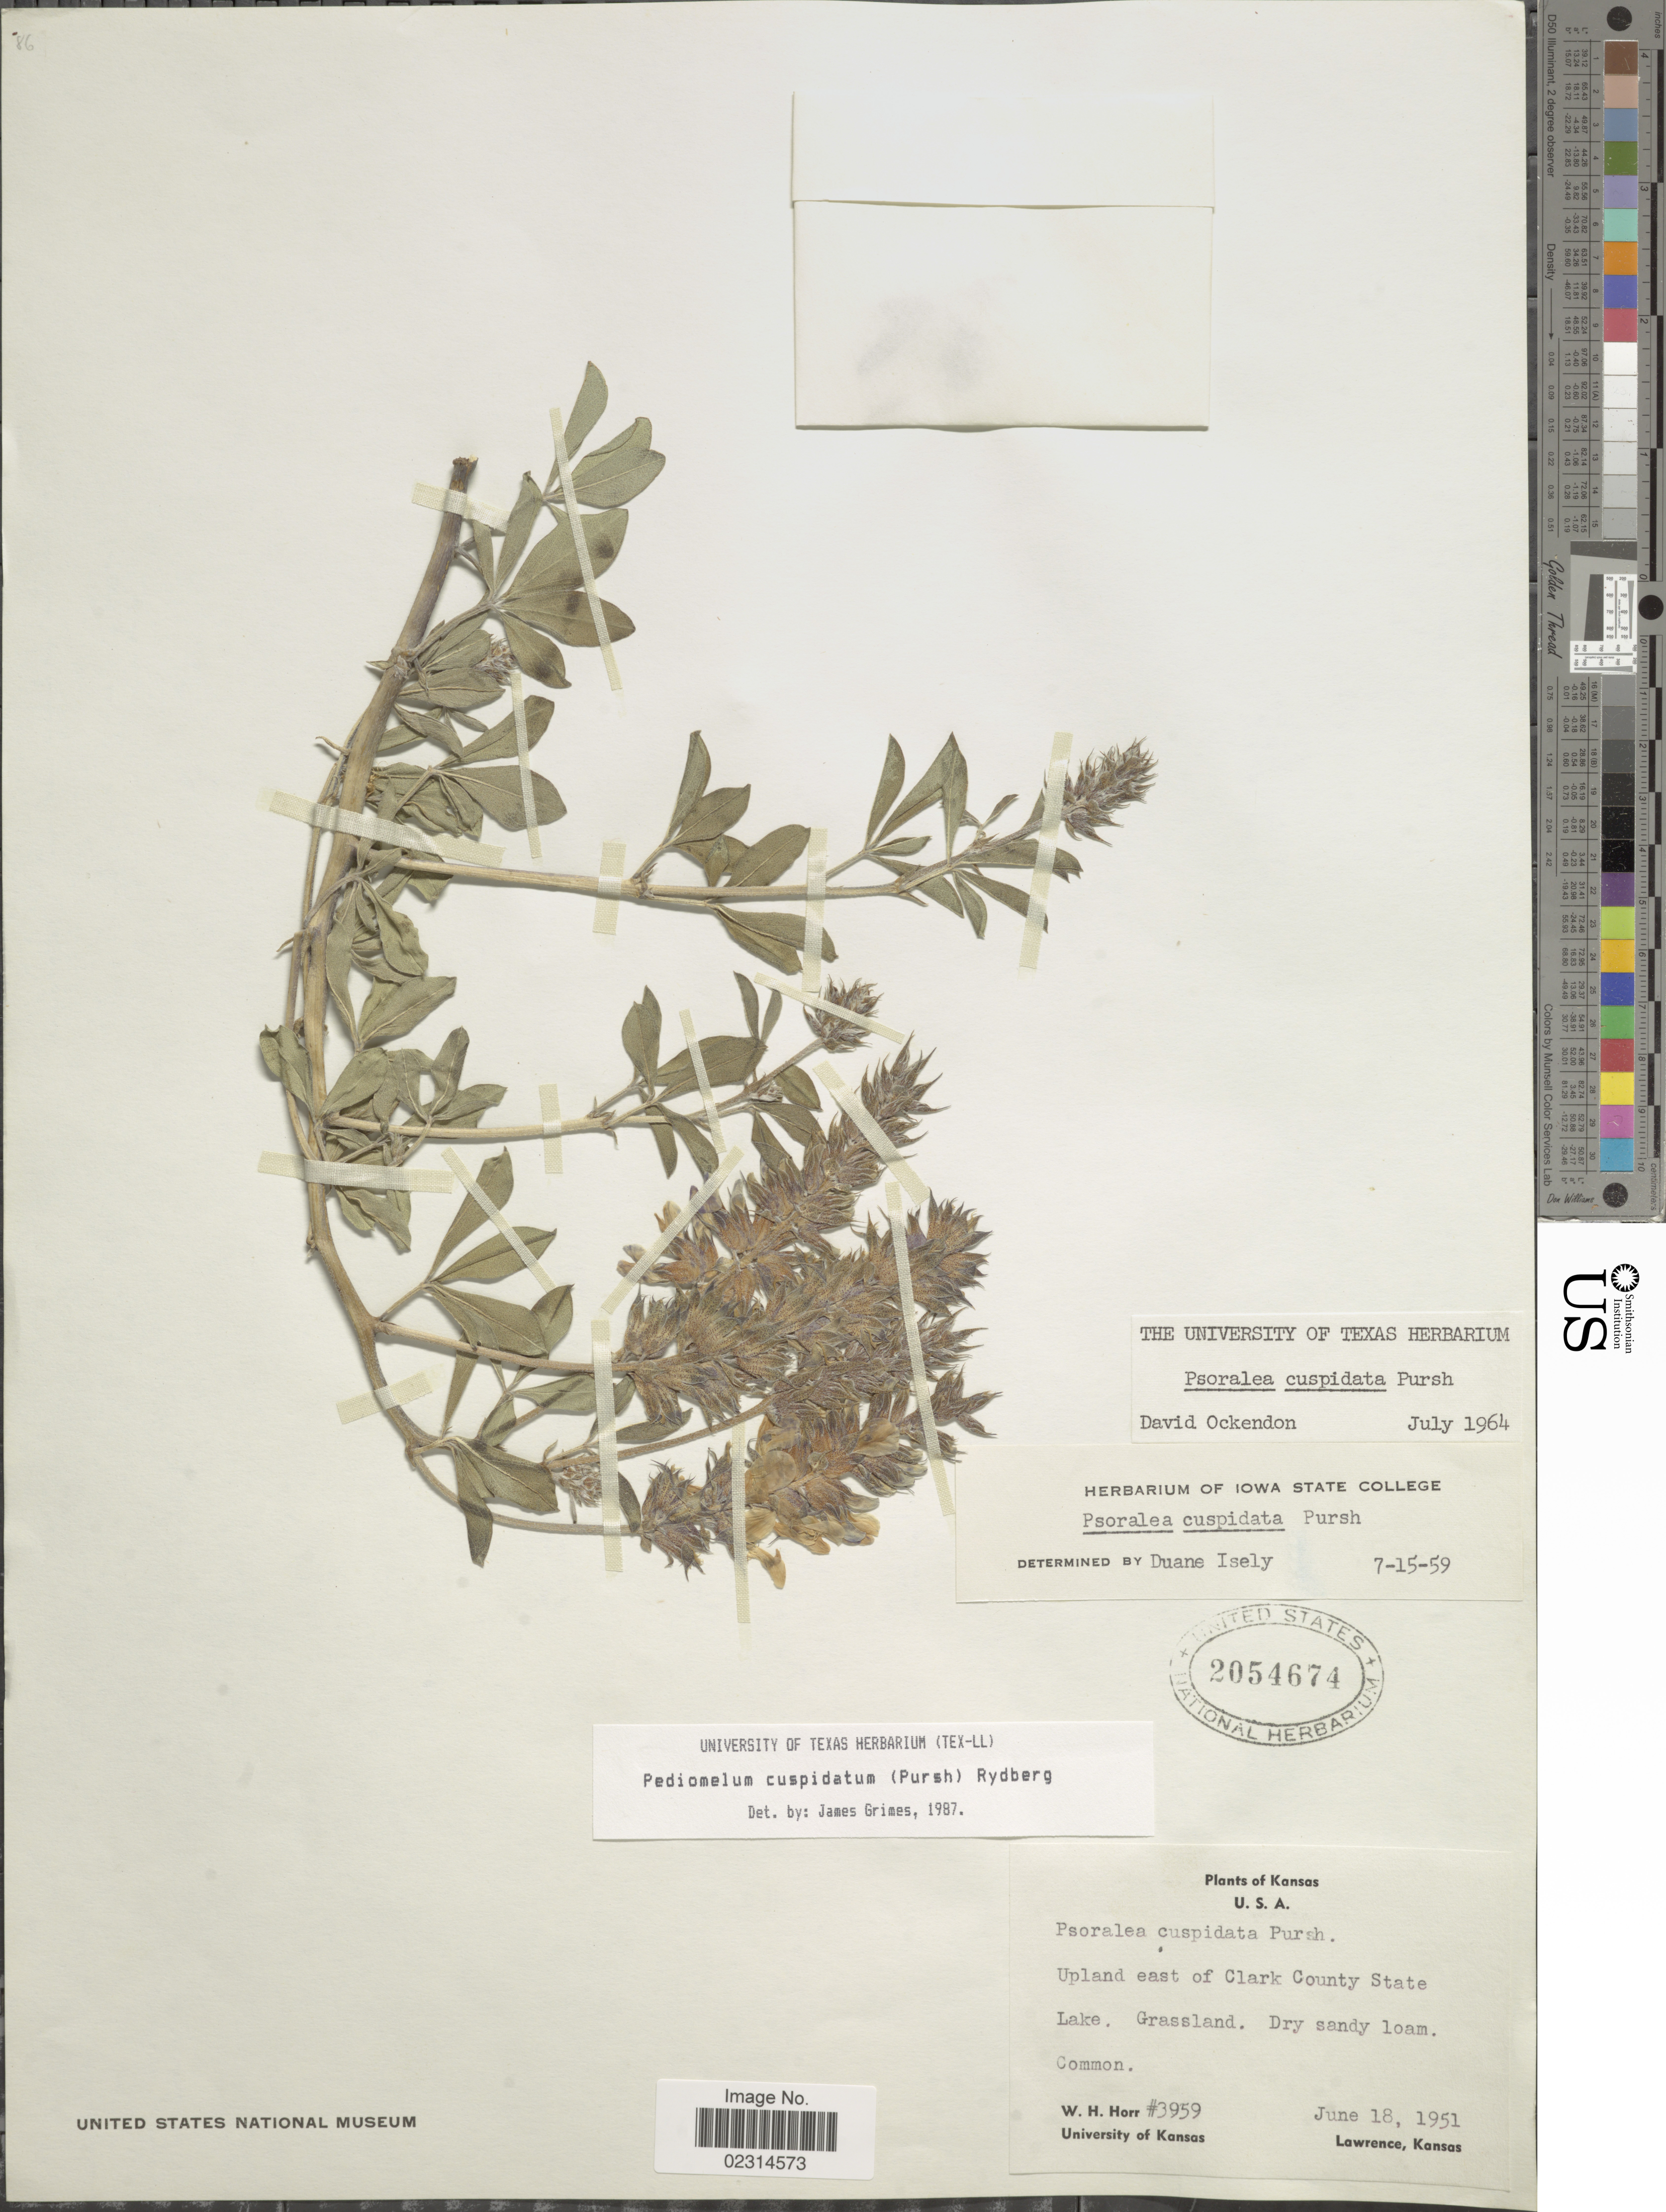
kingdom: Plantae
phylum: Tracheophyta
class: Magnoliopsida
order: Fabales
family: Fabaceae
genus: Pediomelum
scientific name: Pediomelum cuspidatum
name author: (Pursh) Rydb.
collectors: W. H. Horr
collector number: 3959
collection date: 1951-06-18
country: United States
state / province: Kansas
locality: Upland east of Clark County State lake. Grassland. Dry sandy loam. Common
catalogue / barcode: US 2054674